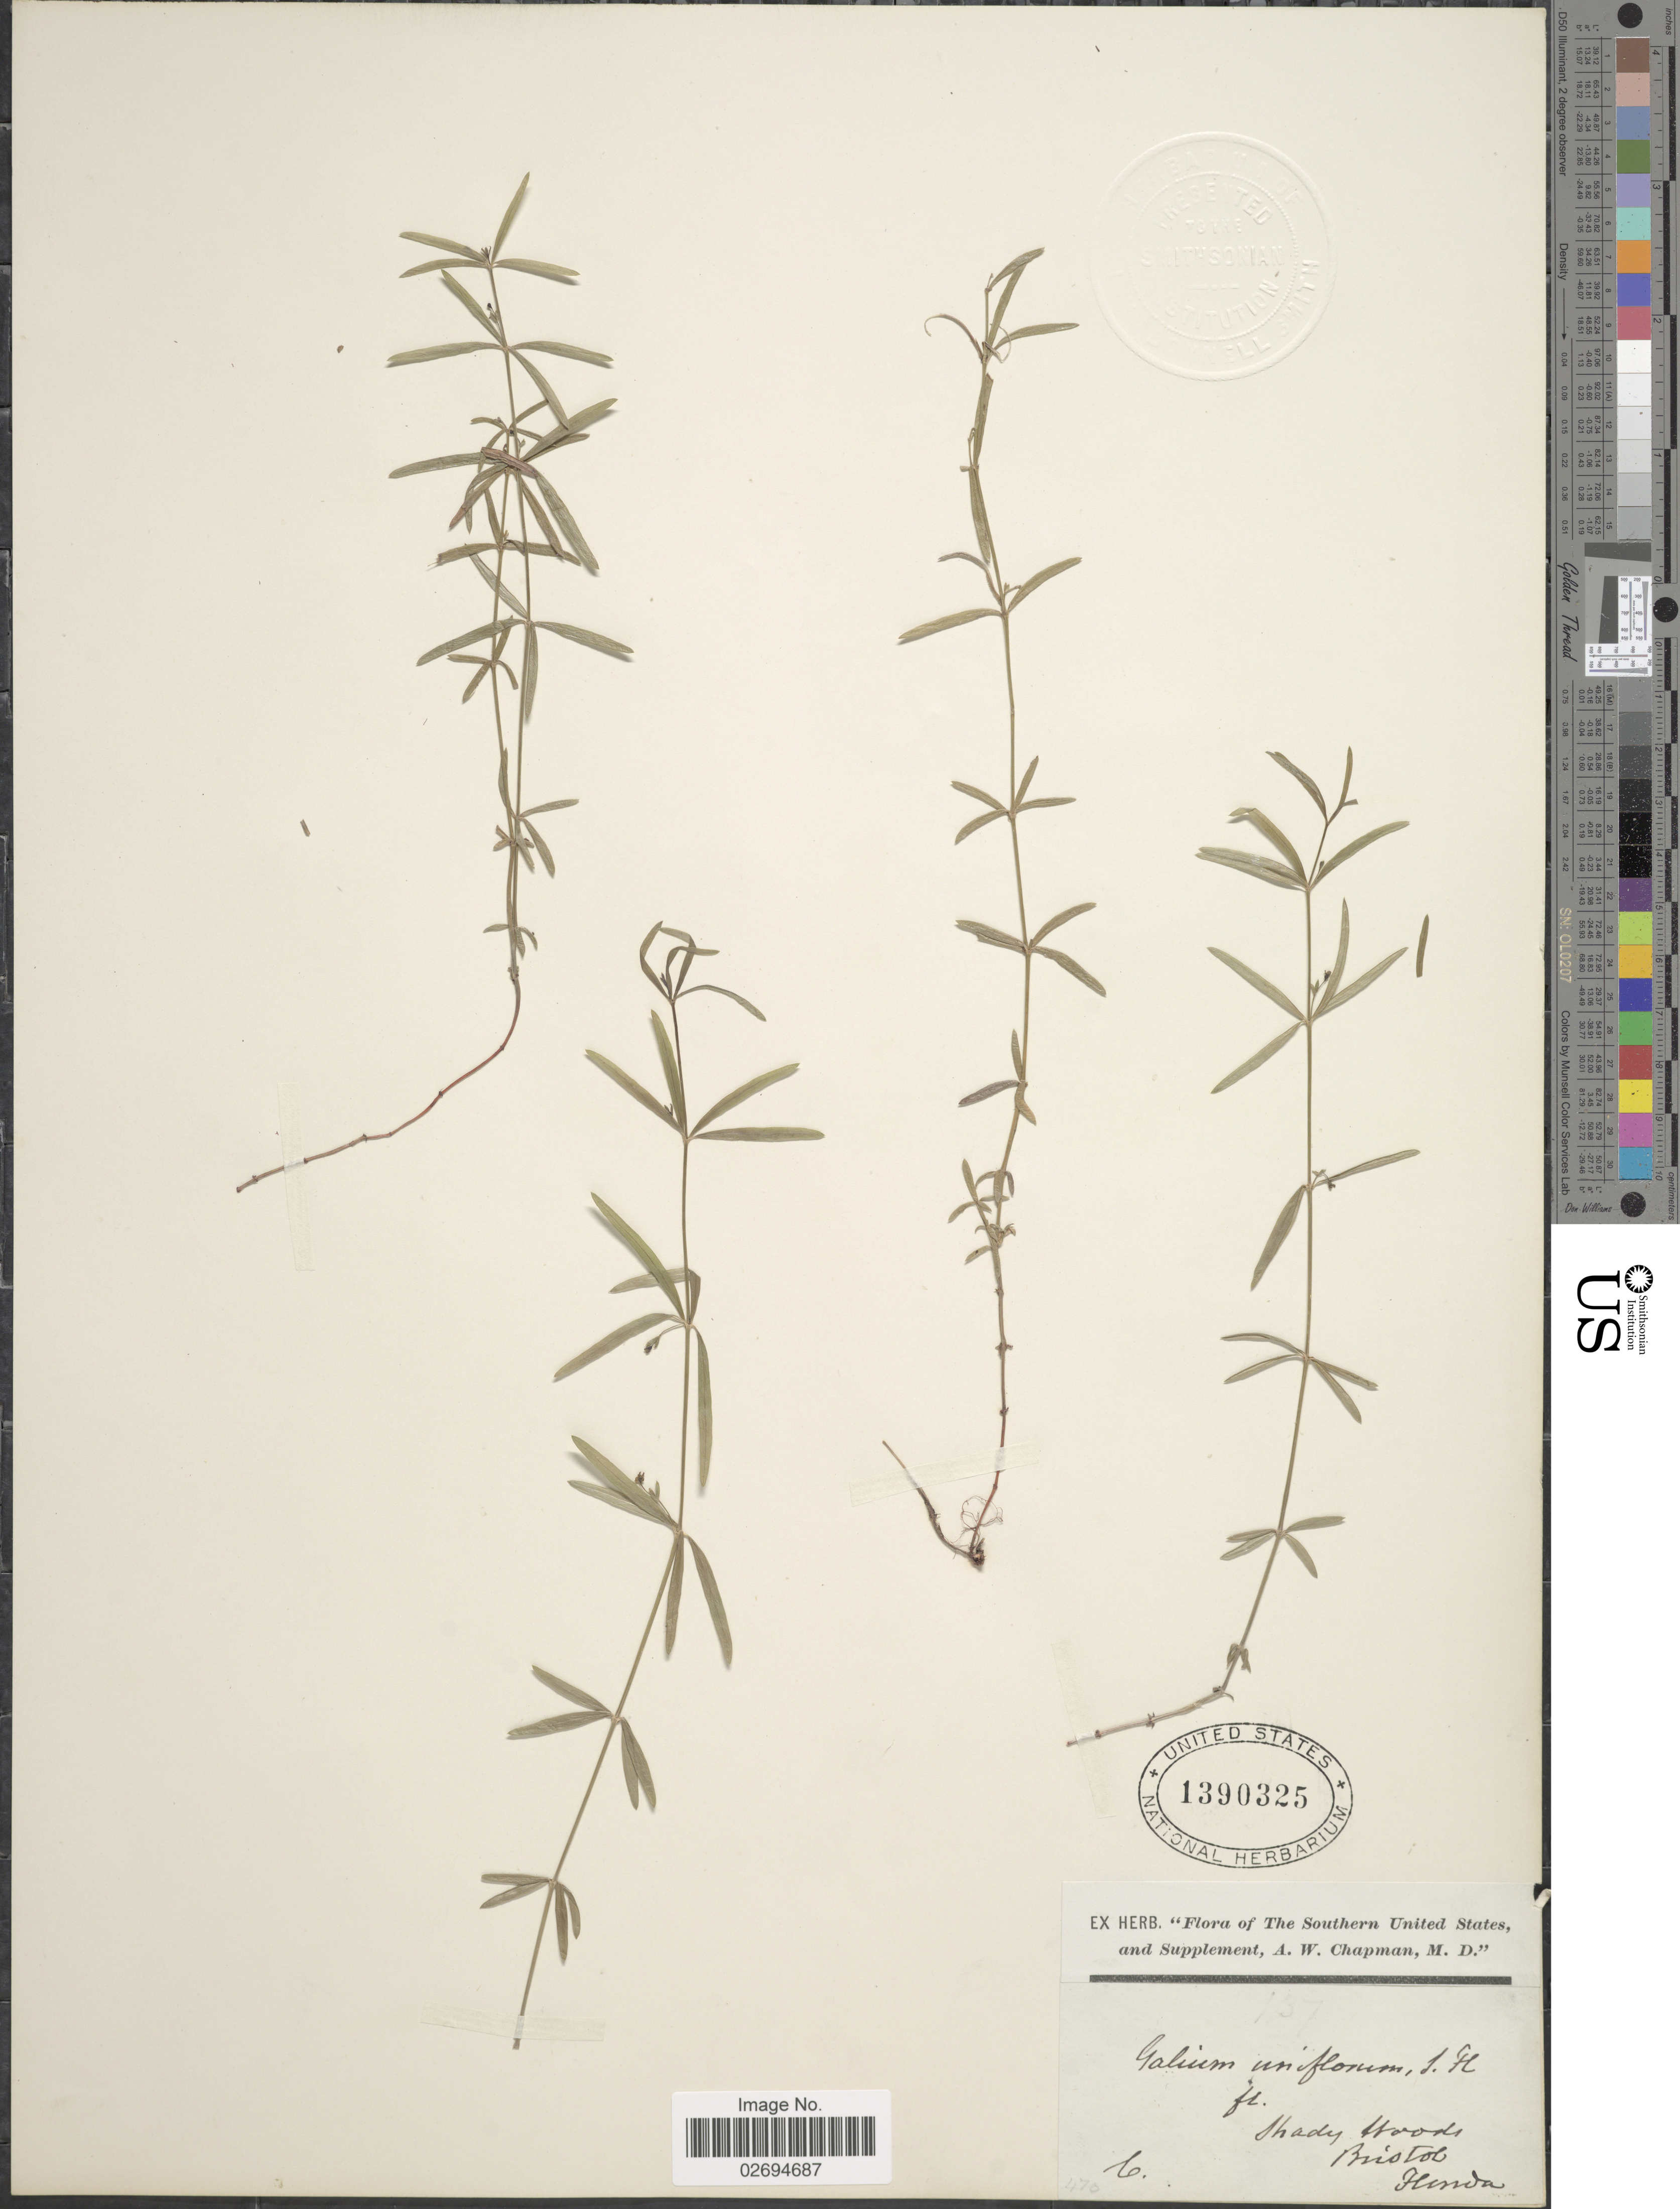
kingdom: Plantae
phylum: Tracheophyta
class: Magnoliopsida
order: Gentianales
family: Rubiaceae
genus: Galium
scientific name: Galium uniflorum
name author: Michx.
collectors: A. W. Chapman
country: United States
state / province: Florida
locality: The Southern United States, Shady woods, Bristol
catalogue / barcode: US 1390325